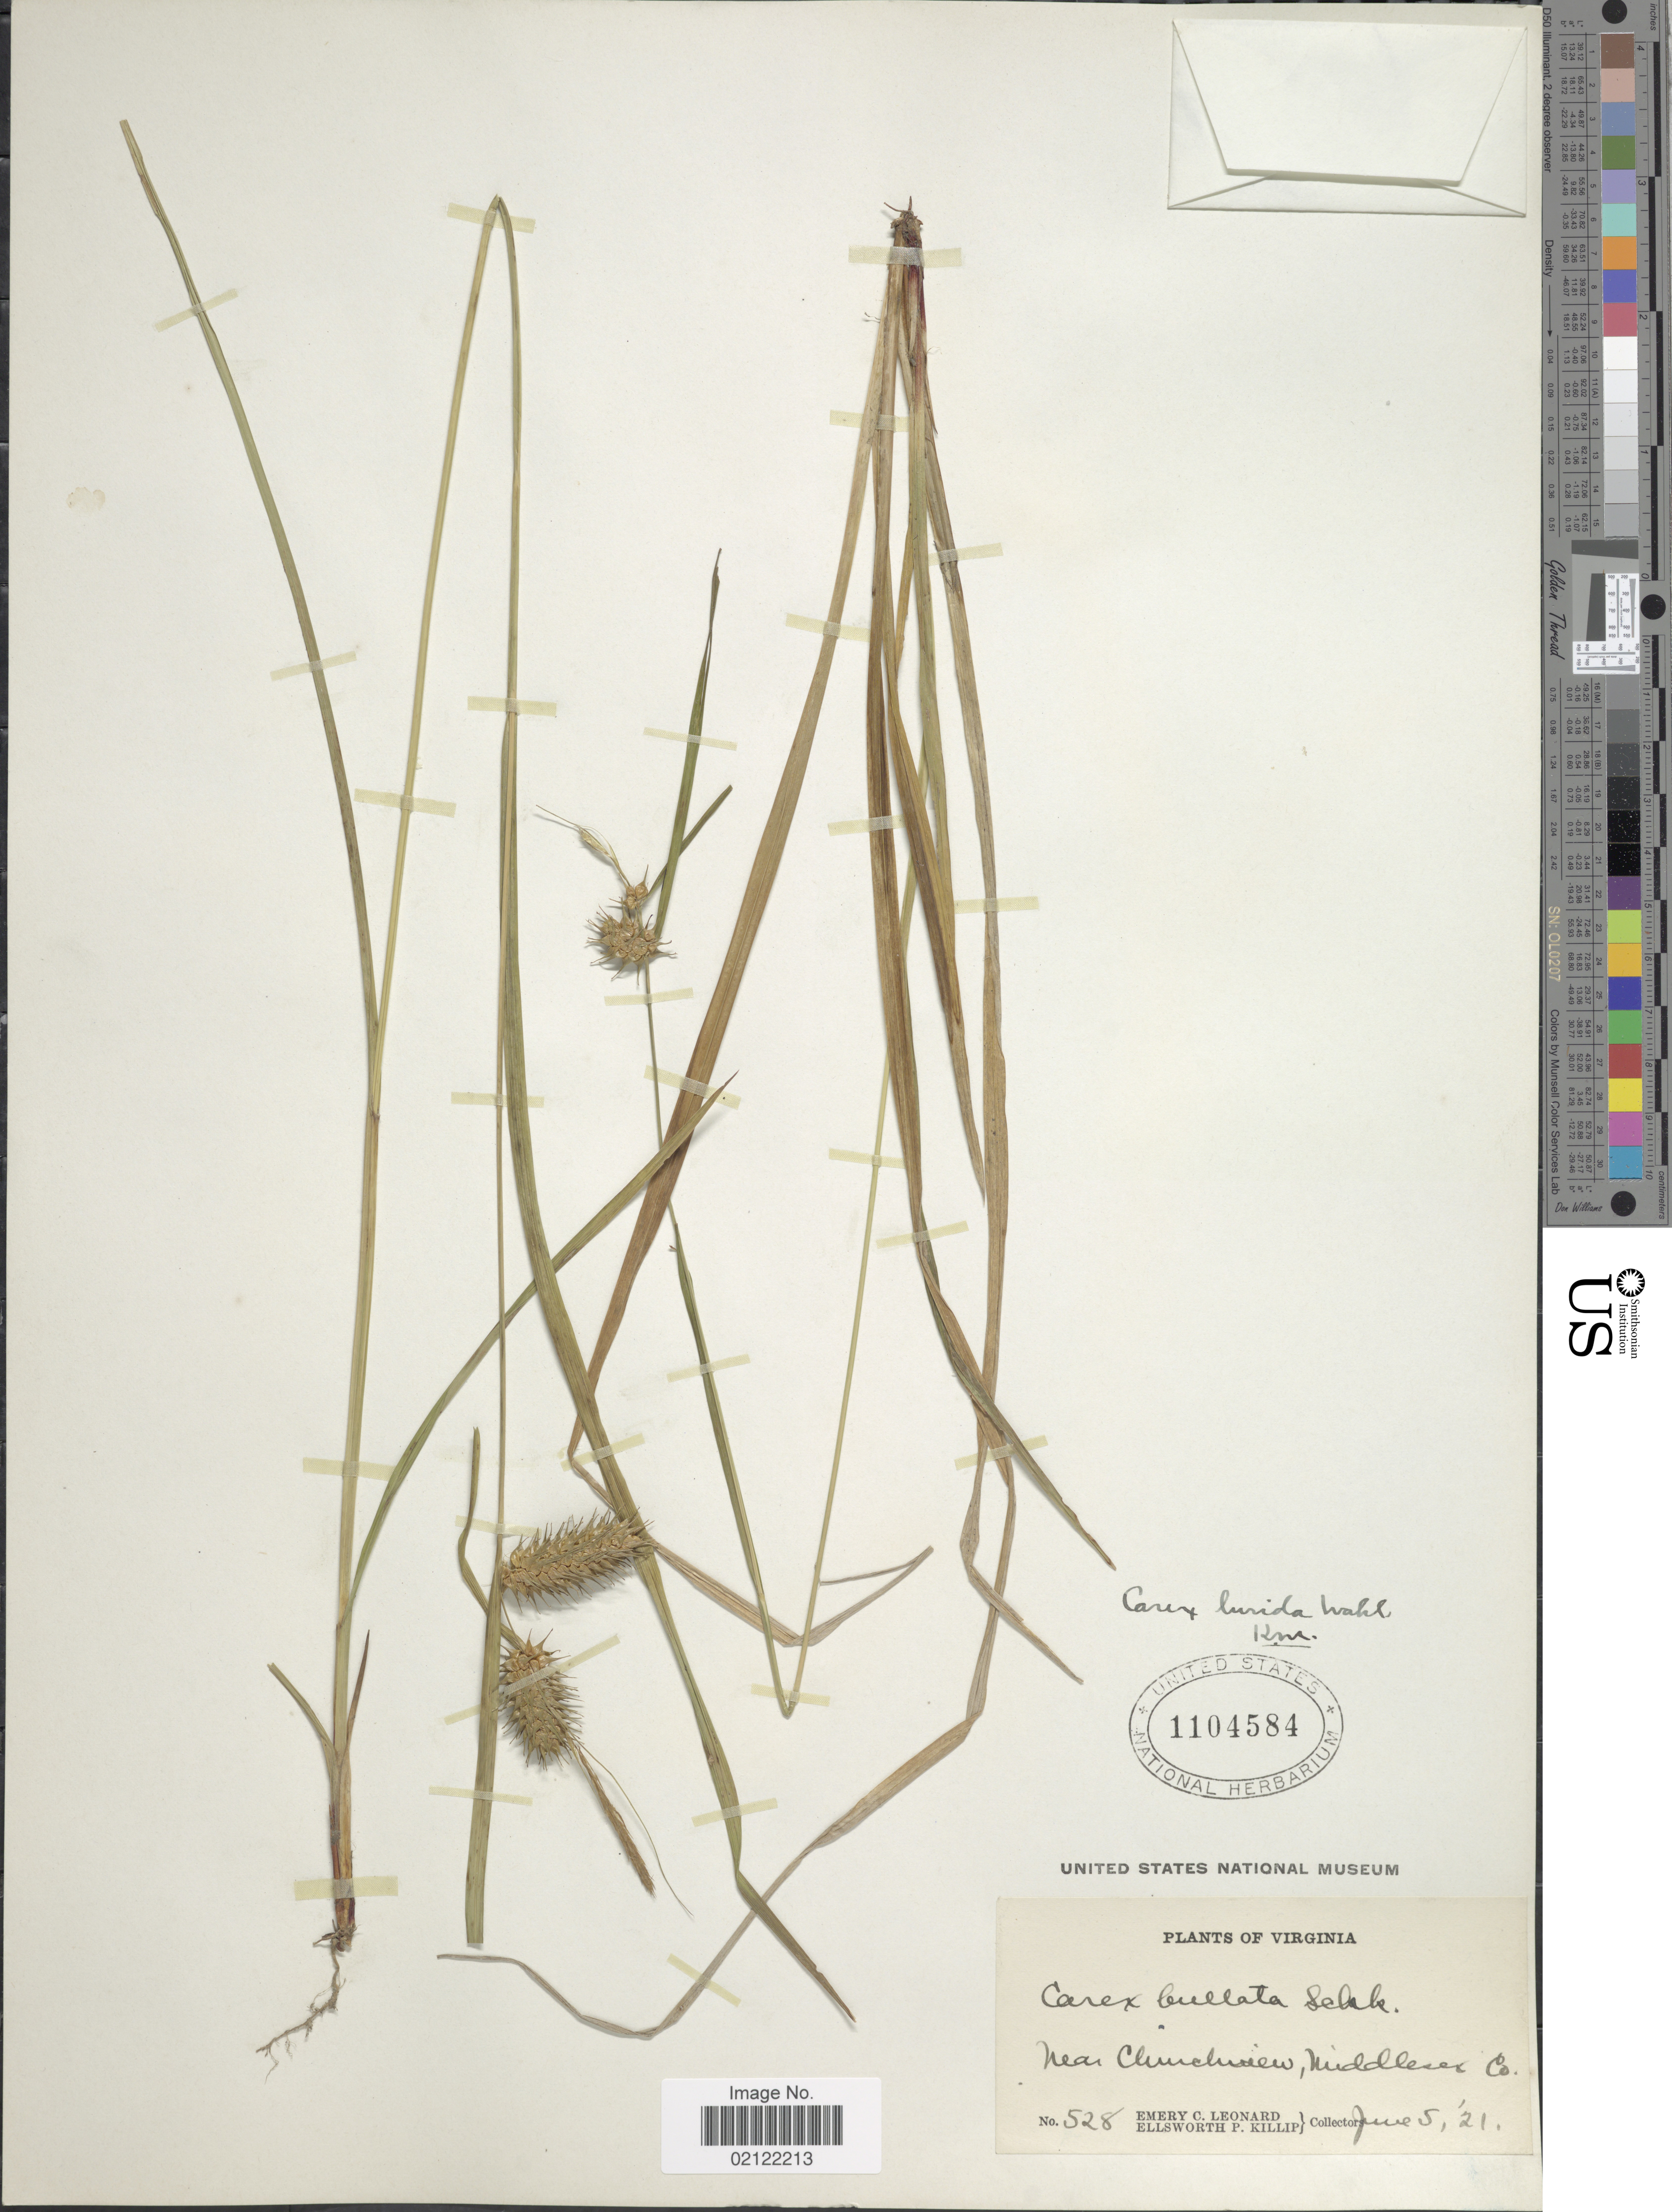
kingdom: Plantae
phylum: Tracheophyta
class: Liliopsida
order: Poales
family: Cyperaceae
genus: Carex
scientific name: Carex lurida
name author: Wahlenb.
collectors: E. C. Leonard & E. P. Killip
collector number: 528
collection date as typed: Transcribed d/m/y: 5/6/21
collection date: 1921-06-05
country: United States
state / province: Virginia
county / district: Middlesex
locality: Near Clinchview, Middlesex Co.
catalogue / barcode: US 1104584